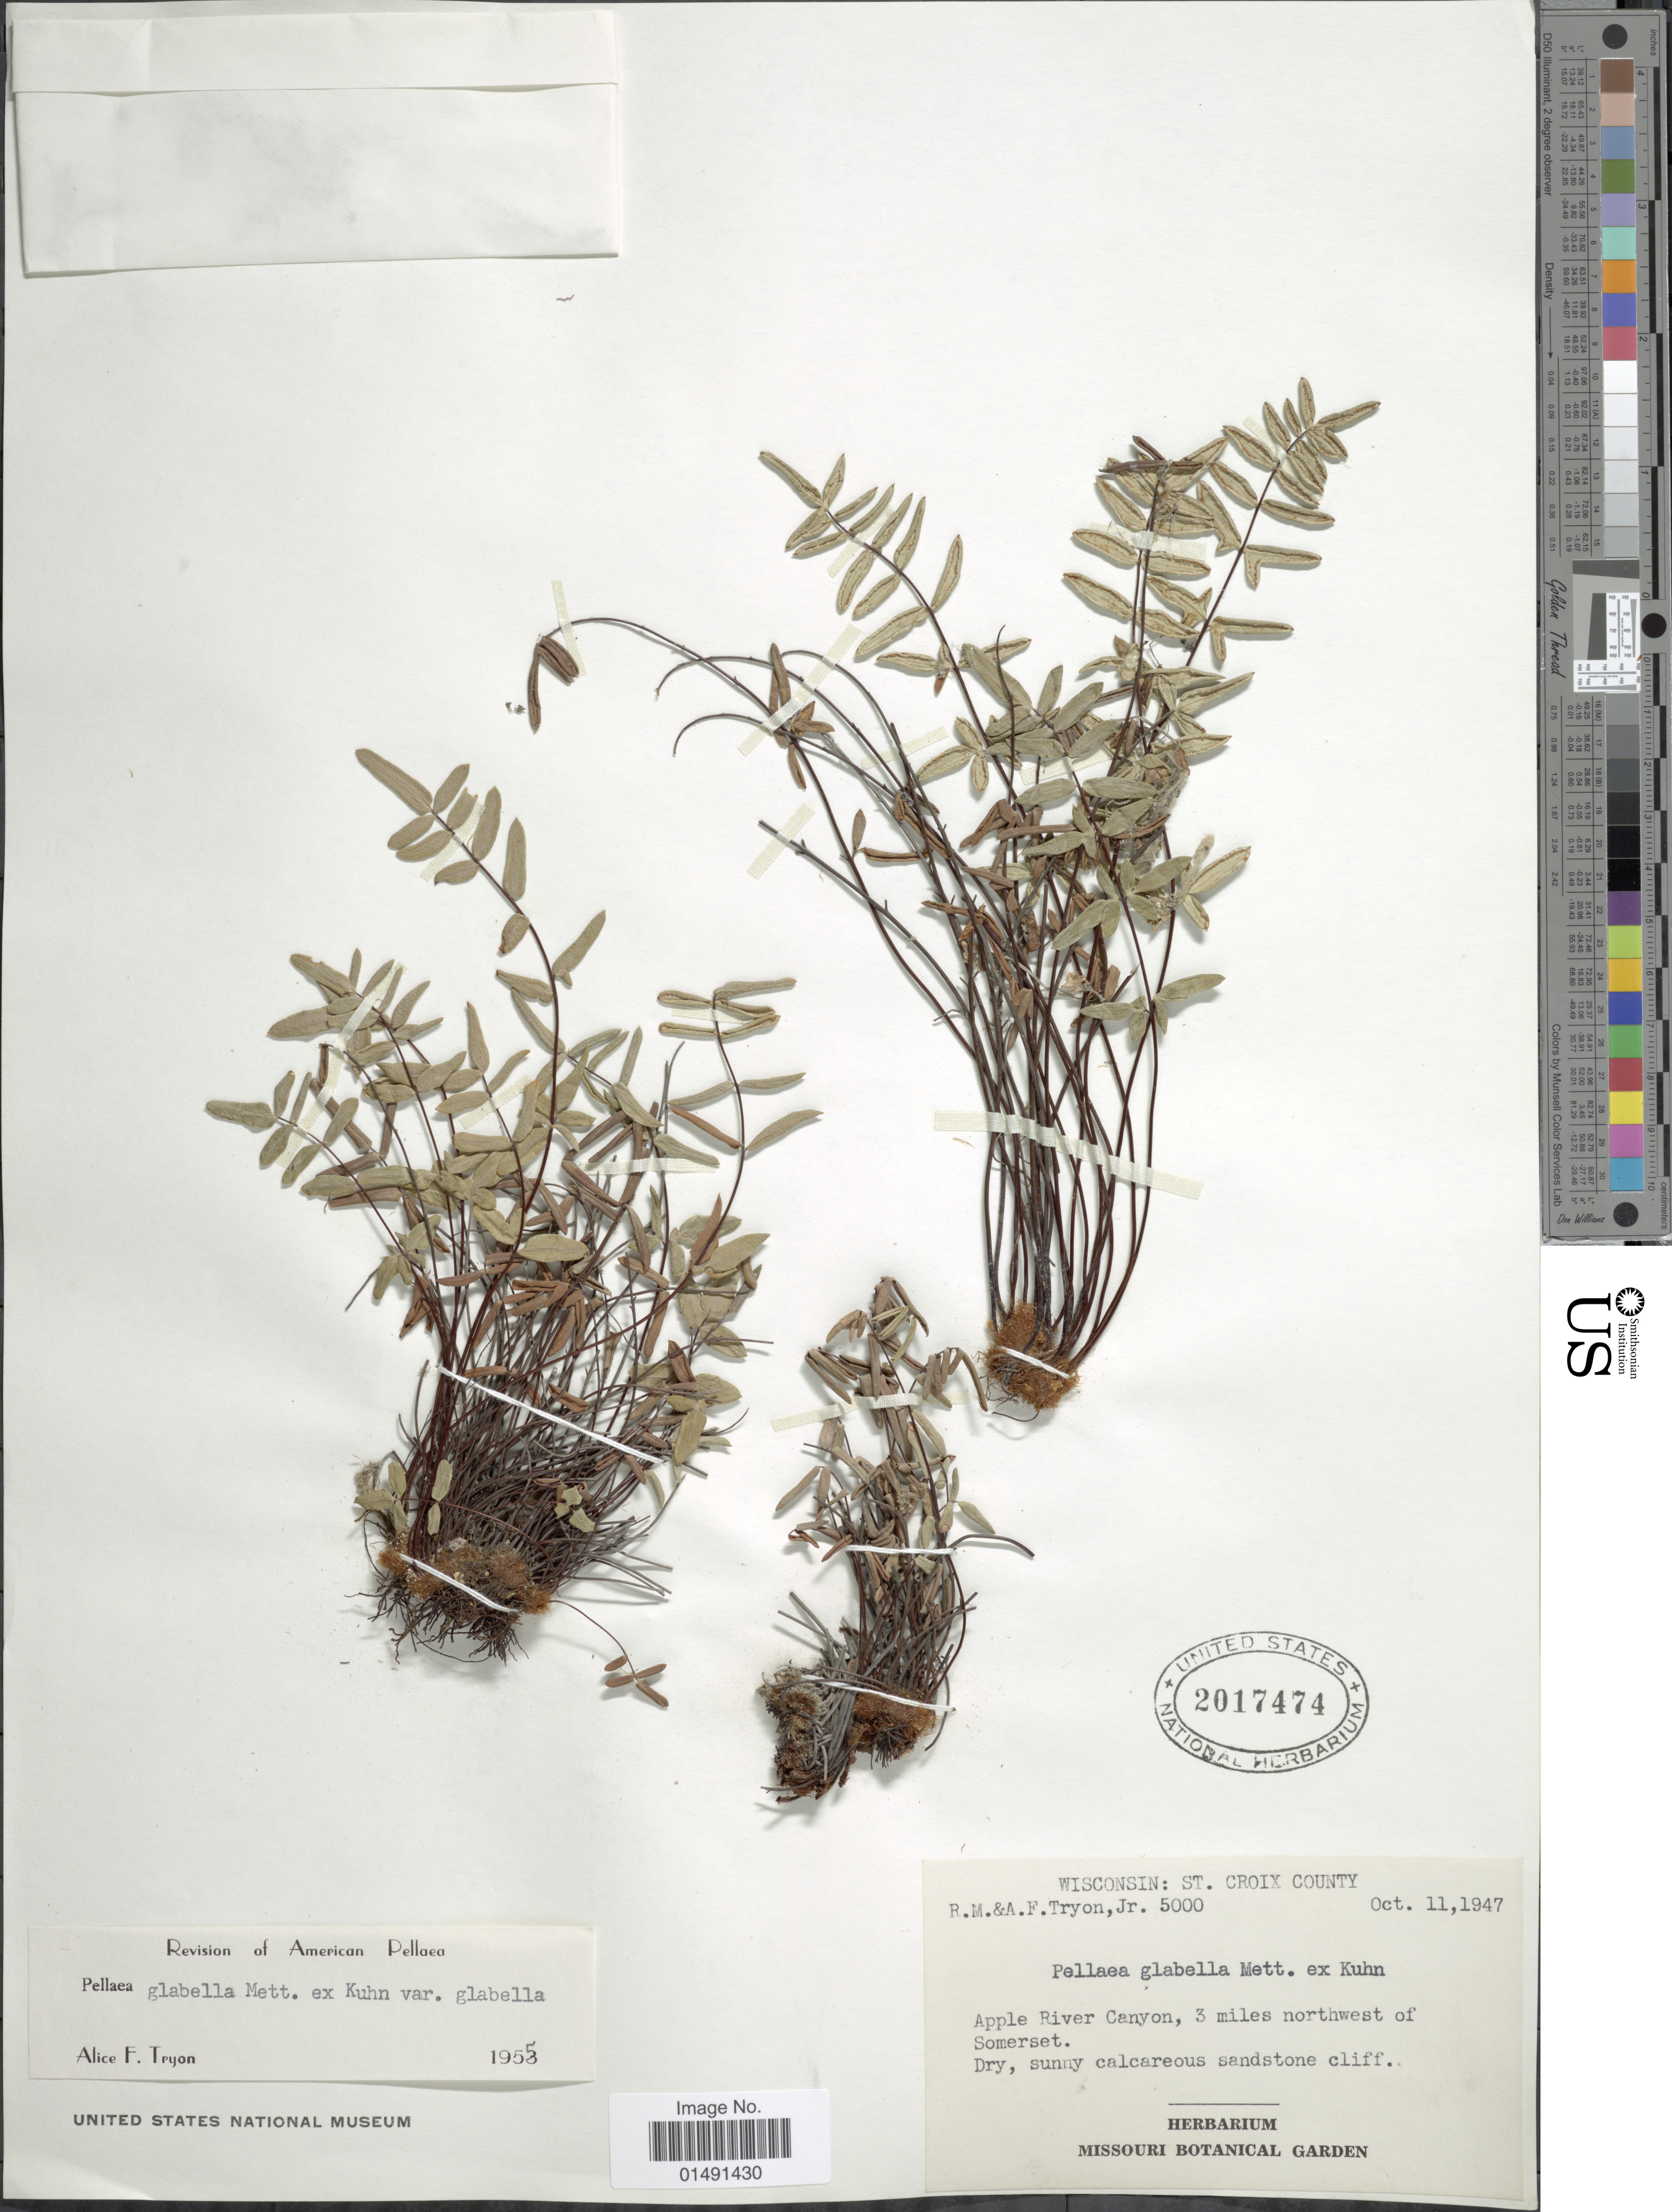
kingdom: Plantae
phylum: Tracheophyta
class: Polypodiopsida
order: Polypodiales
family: Pteridaceae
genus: Pellaea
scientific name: Pellaea glabella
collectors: R. M. Tryon & A. F. Tryon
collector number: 5000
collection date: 1947-10-11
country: United States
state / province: Wisconsin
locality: St Croix County, Apple River Canyon, 3 miles northwest of Somerset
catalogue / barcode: US 2017474